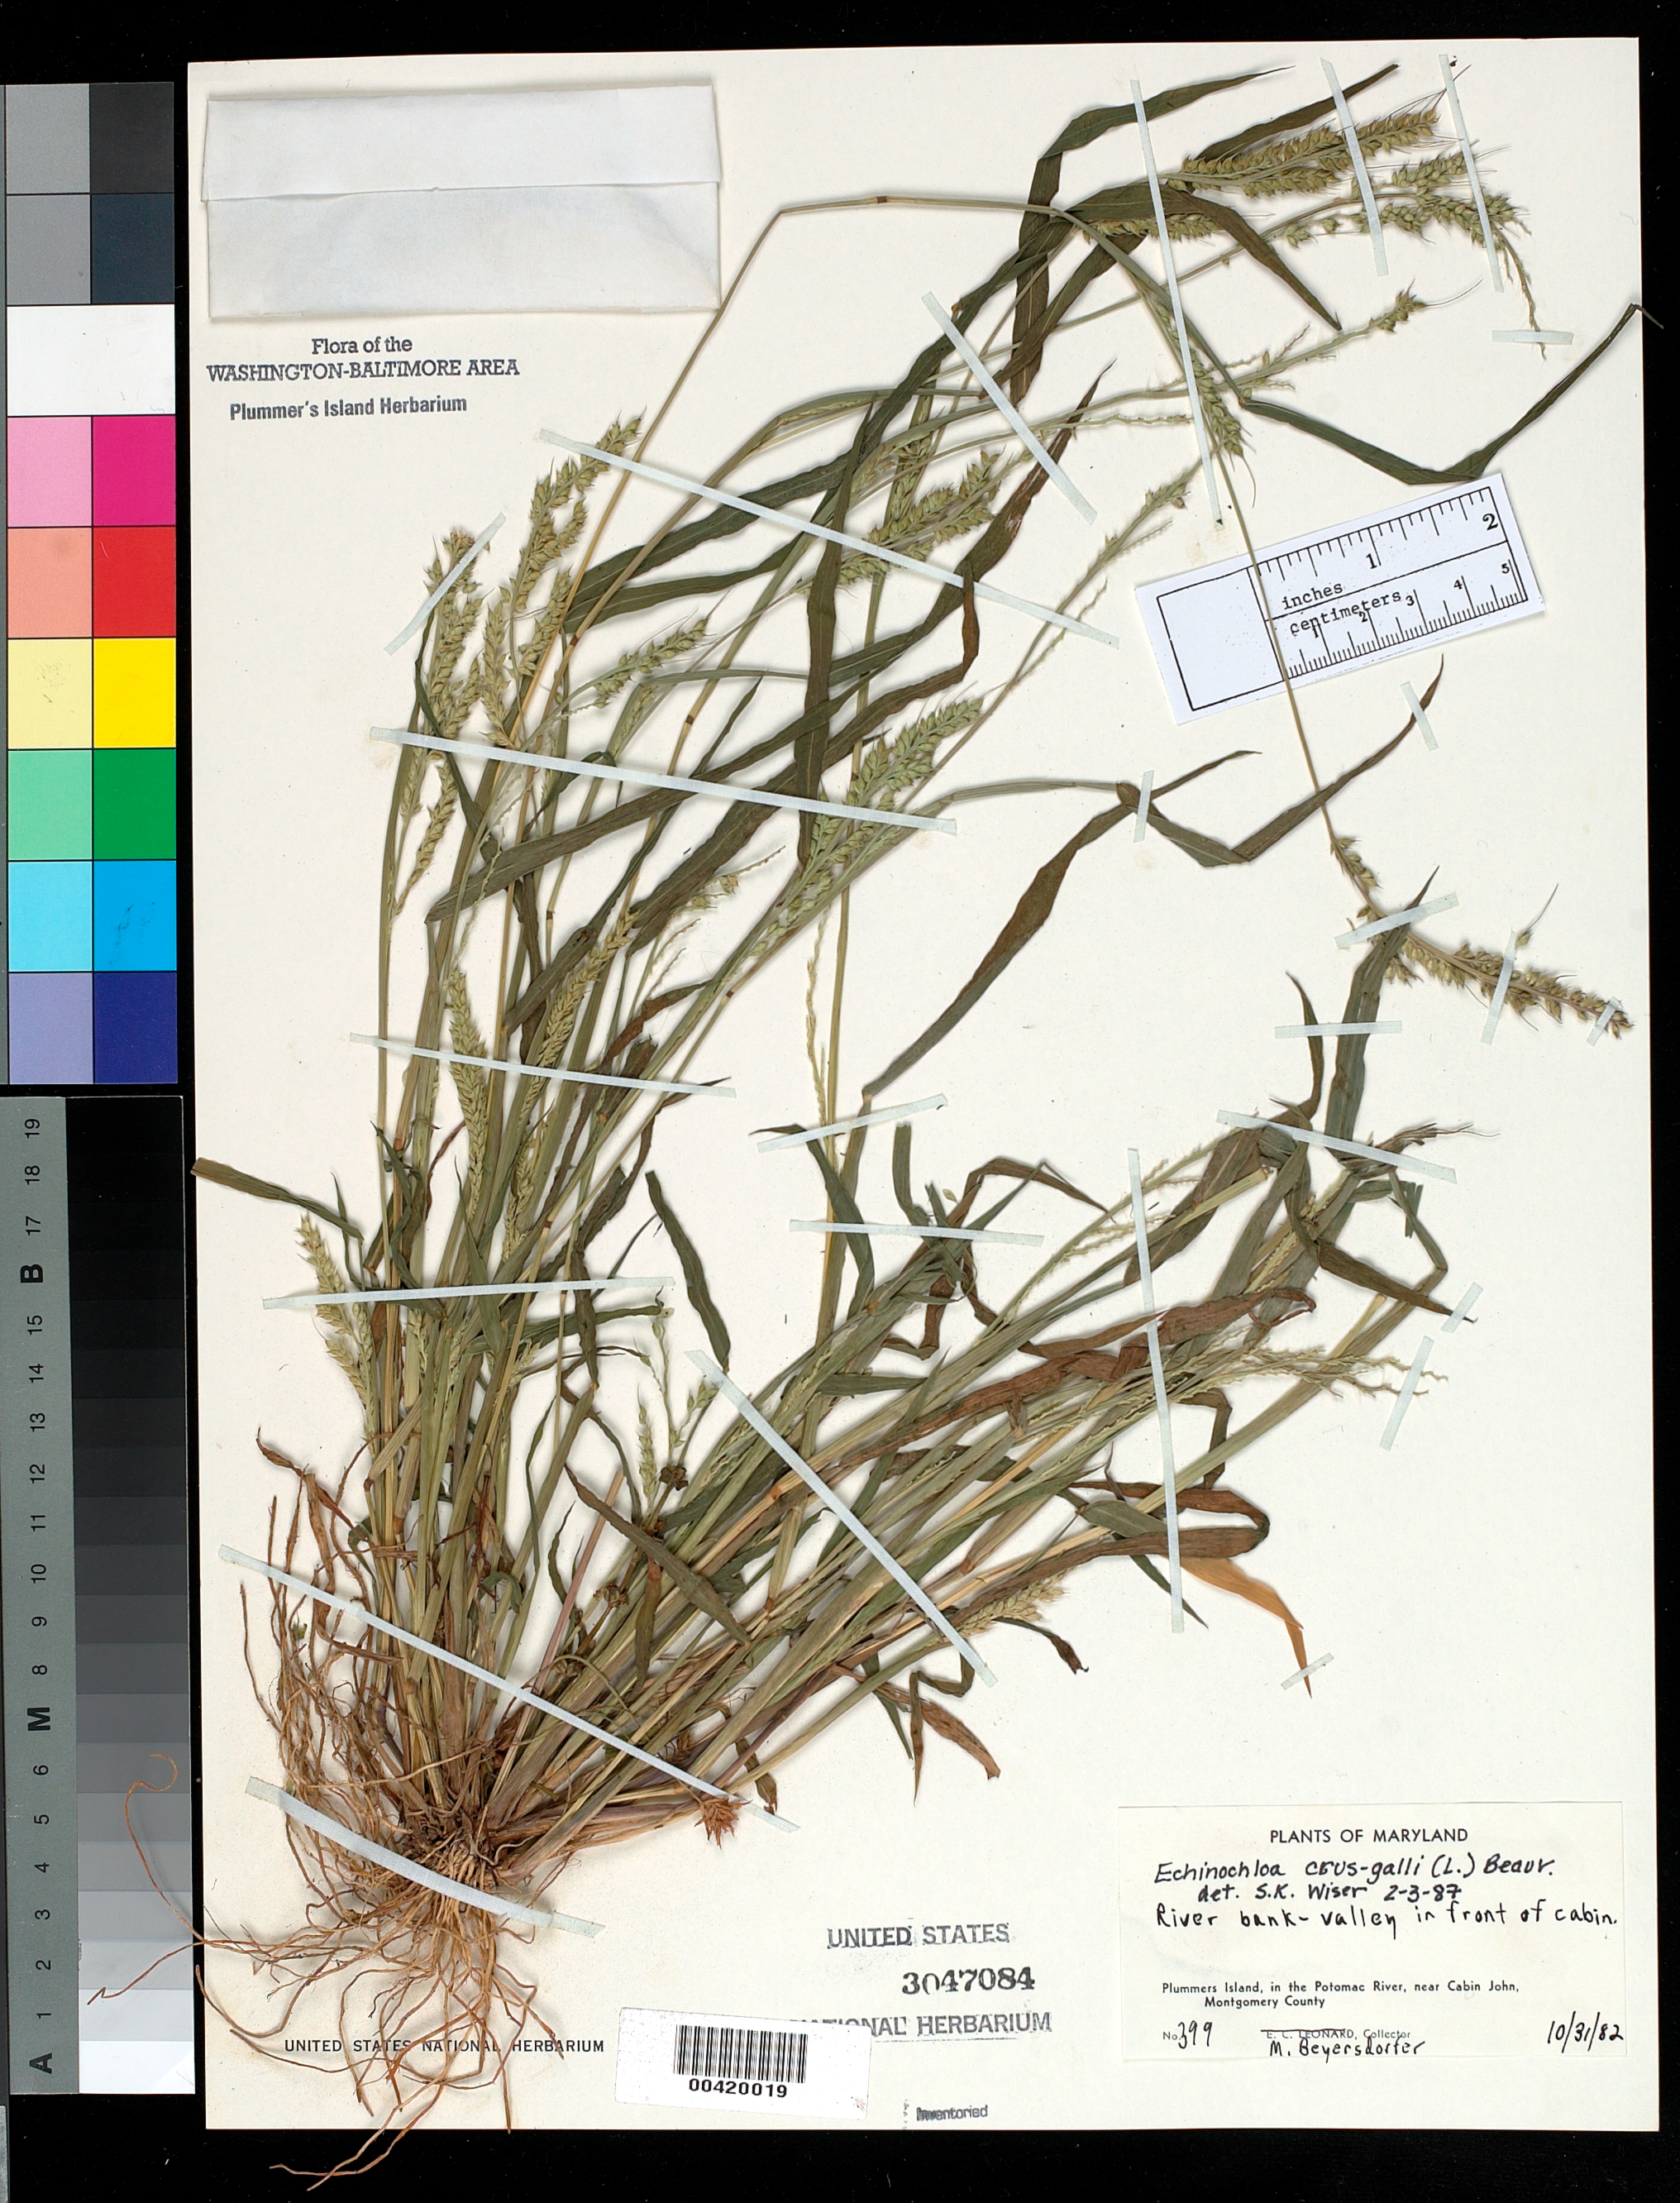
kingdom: Plantae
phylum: Tracheophyta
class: Liliopsida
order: Poales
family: Poaceae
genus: Echinochloa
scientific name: Echinochloa crus-galli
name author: (L.) P. Beauv.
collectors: M. Beyersdorfer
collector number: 399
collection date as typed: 31 Oct 1982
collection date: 1982-10-31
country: United States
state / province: Maryland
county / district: Montgomery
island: Plummers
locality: Plummer's Island; river bank, valley in front of Cabin Plummers Island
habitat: River bank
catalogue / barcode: US 3047084